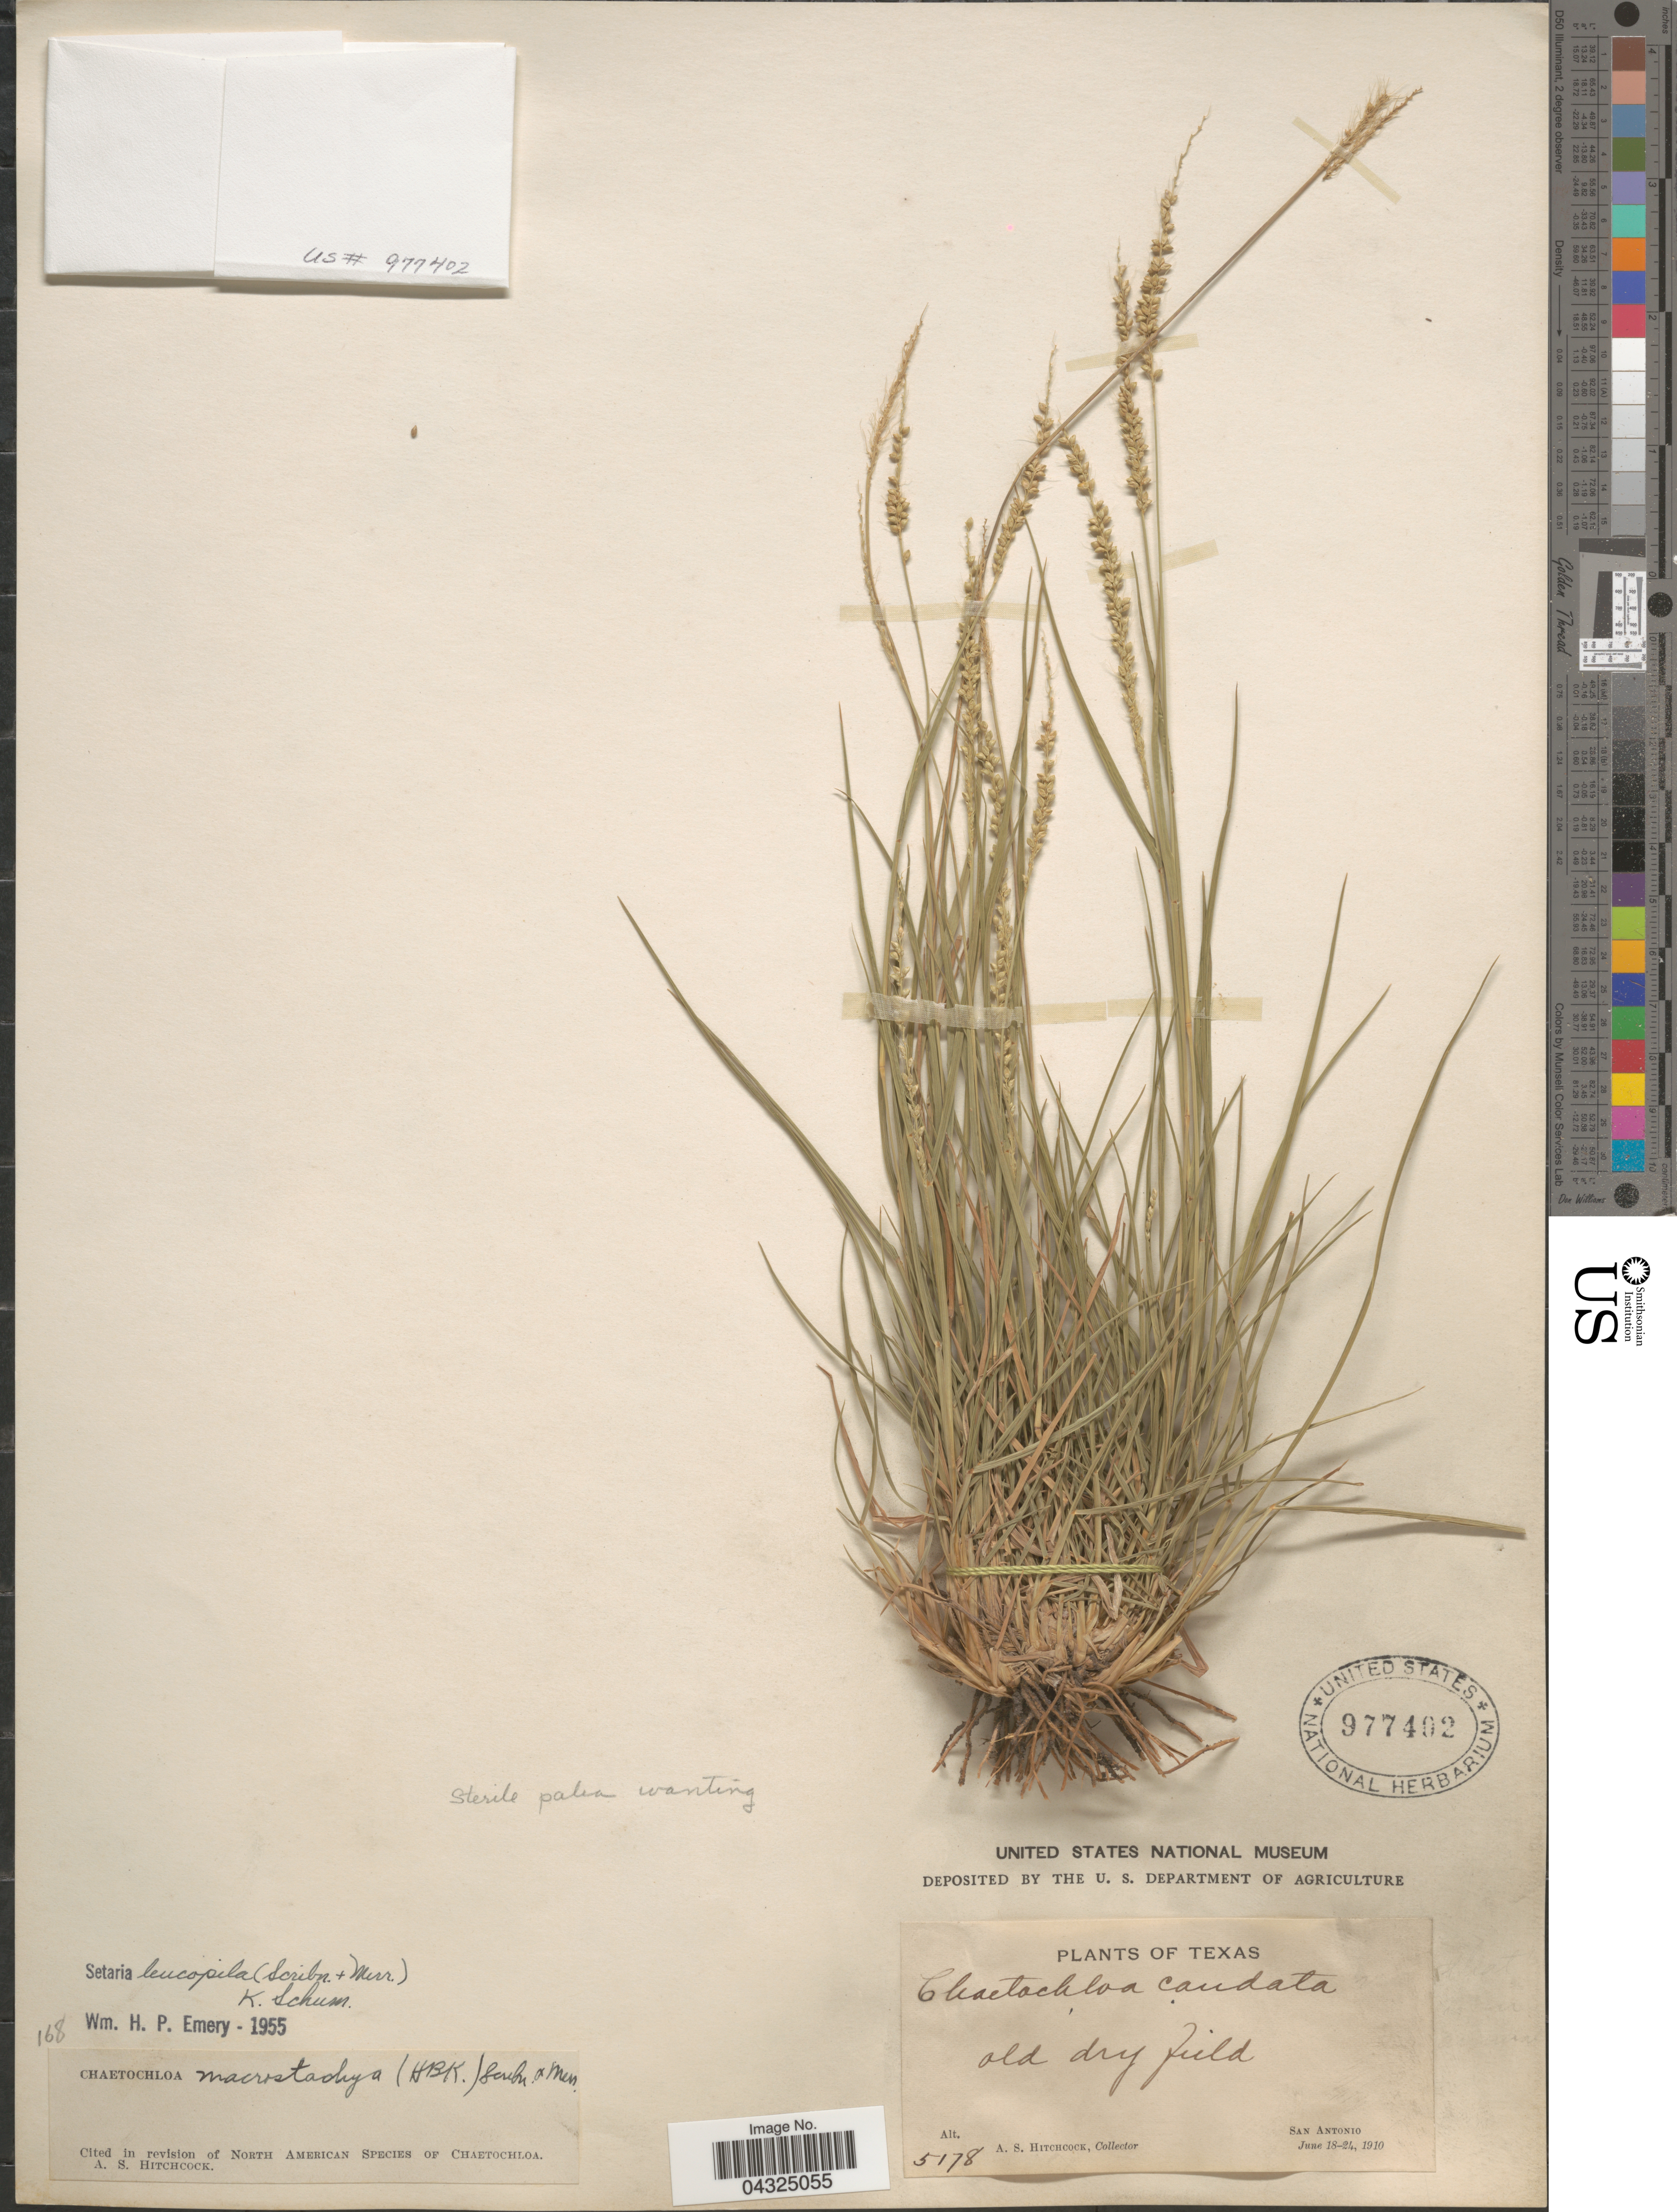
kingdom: Plantae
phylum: Tracheophyta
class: Liliopsida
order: Poales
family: Poaceae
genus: Setaria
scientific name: Setaria leucopila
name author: (Scribn. & Merr.) K. Schum.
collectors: A. S. Hitchcock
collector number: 5178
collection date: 1910-06-18/1910-06-24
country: United States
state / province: Texas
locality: Old dry field. San Antonio.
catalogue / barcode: US 977402